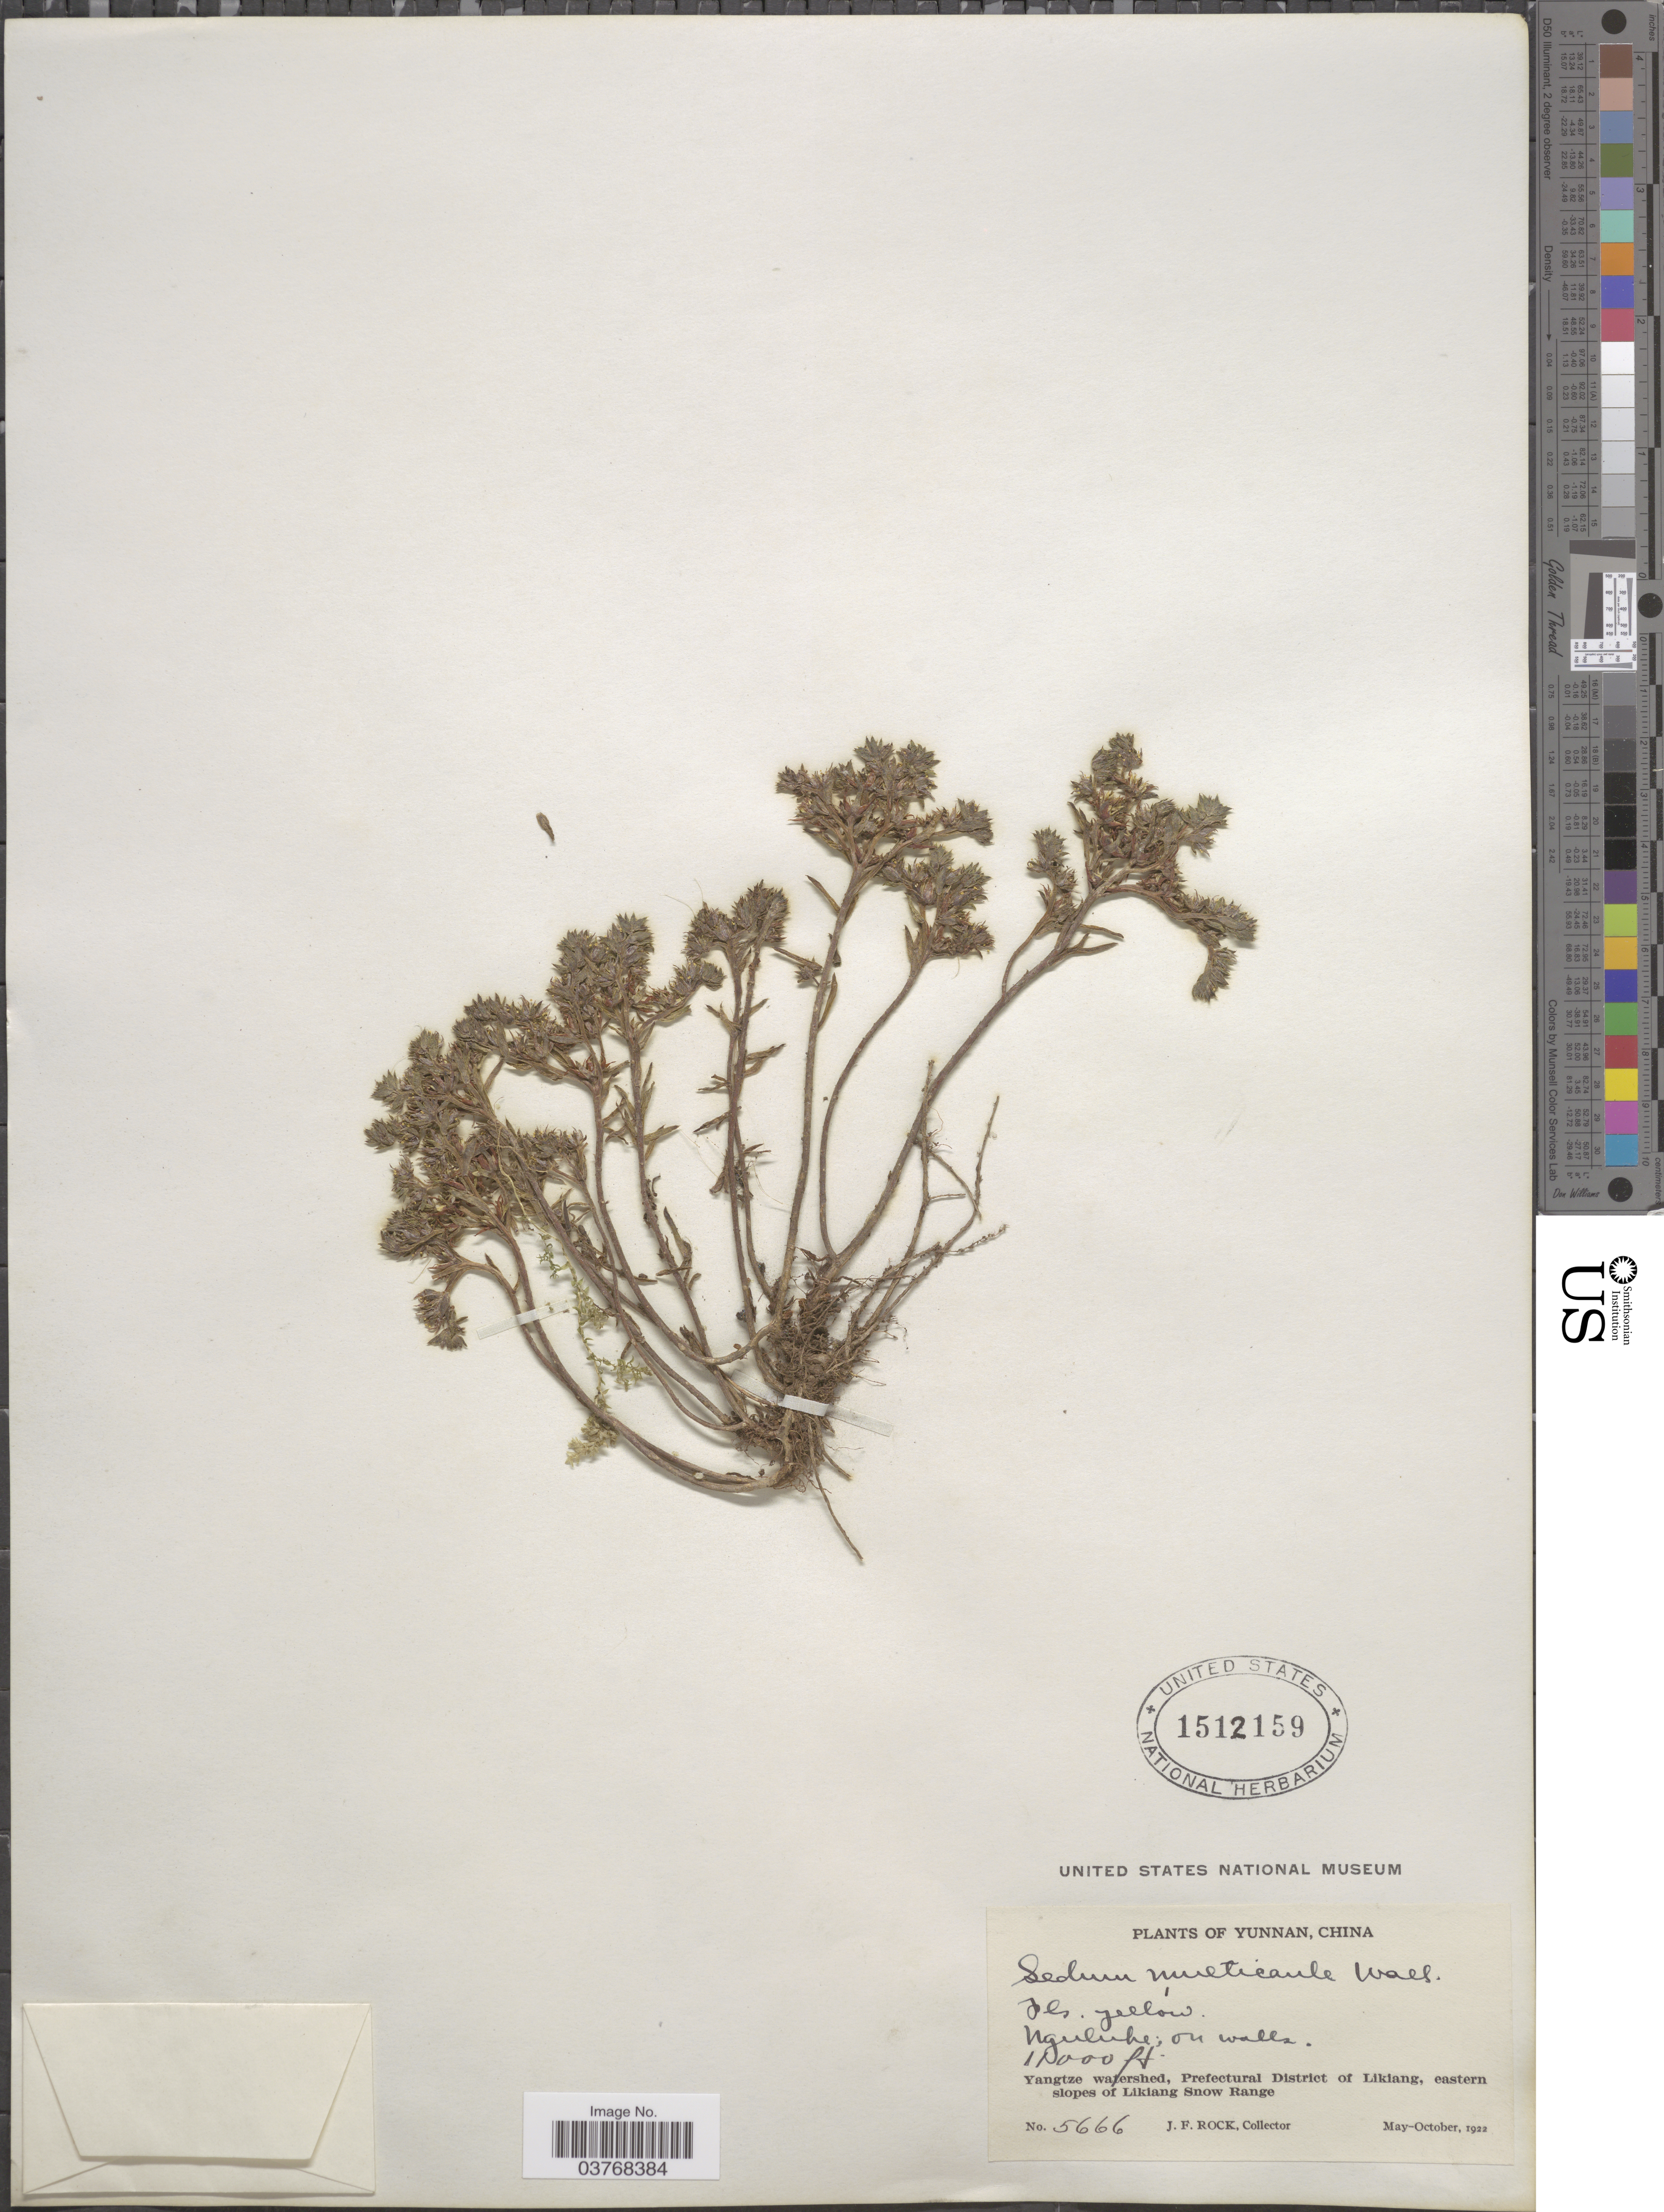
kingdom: Plantae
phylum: Tracheophyta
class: Magnoliopsida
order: Saxifragales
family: Crassulaceae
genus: Sedum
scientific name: Sedum multicaule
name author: Wall. ex Lindl.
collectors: J. Rock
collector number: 5666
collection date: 1922-05/1922-10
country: China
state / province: Yunnan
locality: Nguluke. Yangtze watershed, Prefectural District of Likiang, eastern slopes of Likiang Snow Range.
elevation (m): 3353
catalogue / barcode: US 1512159